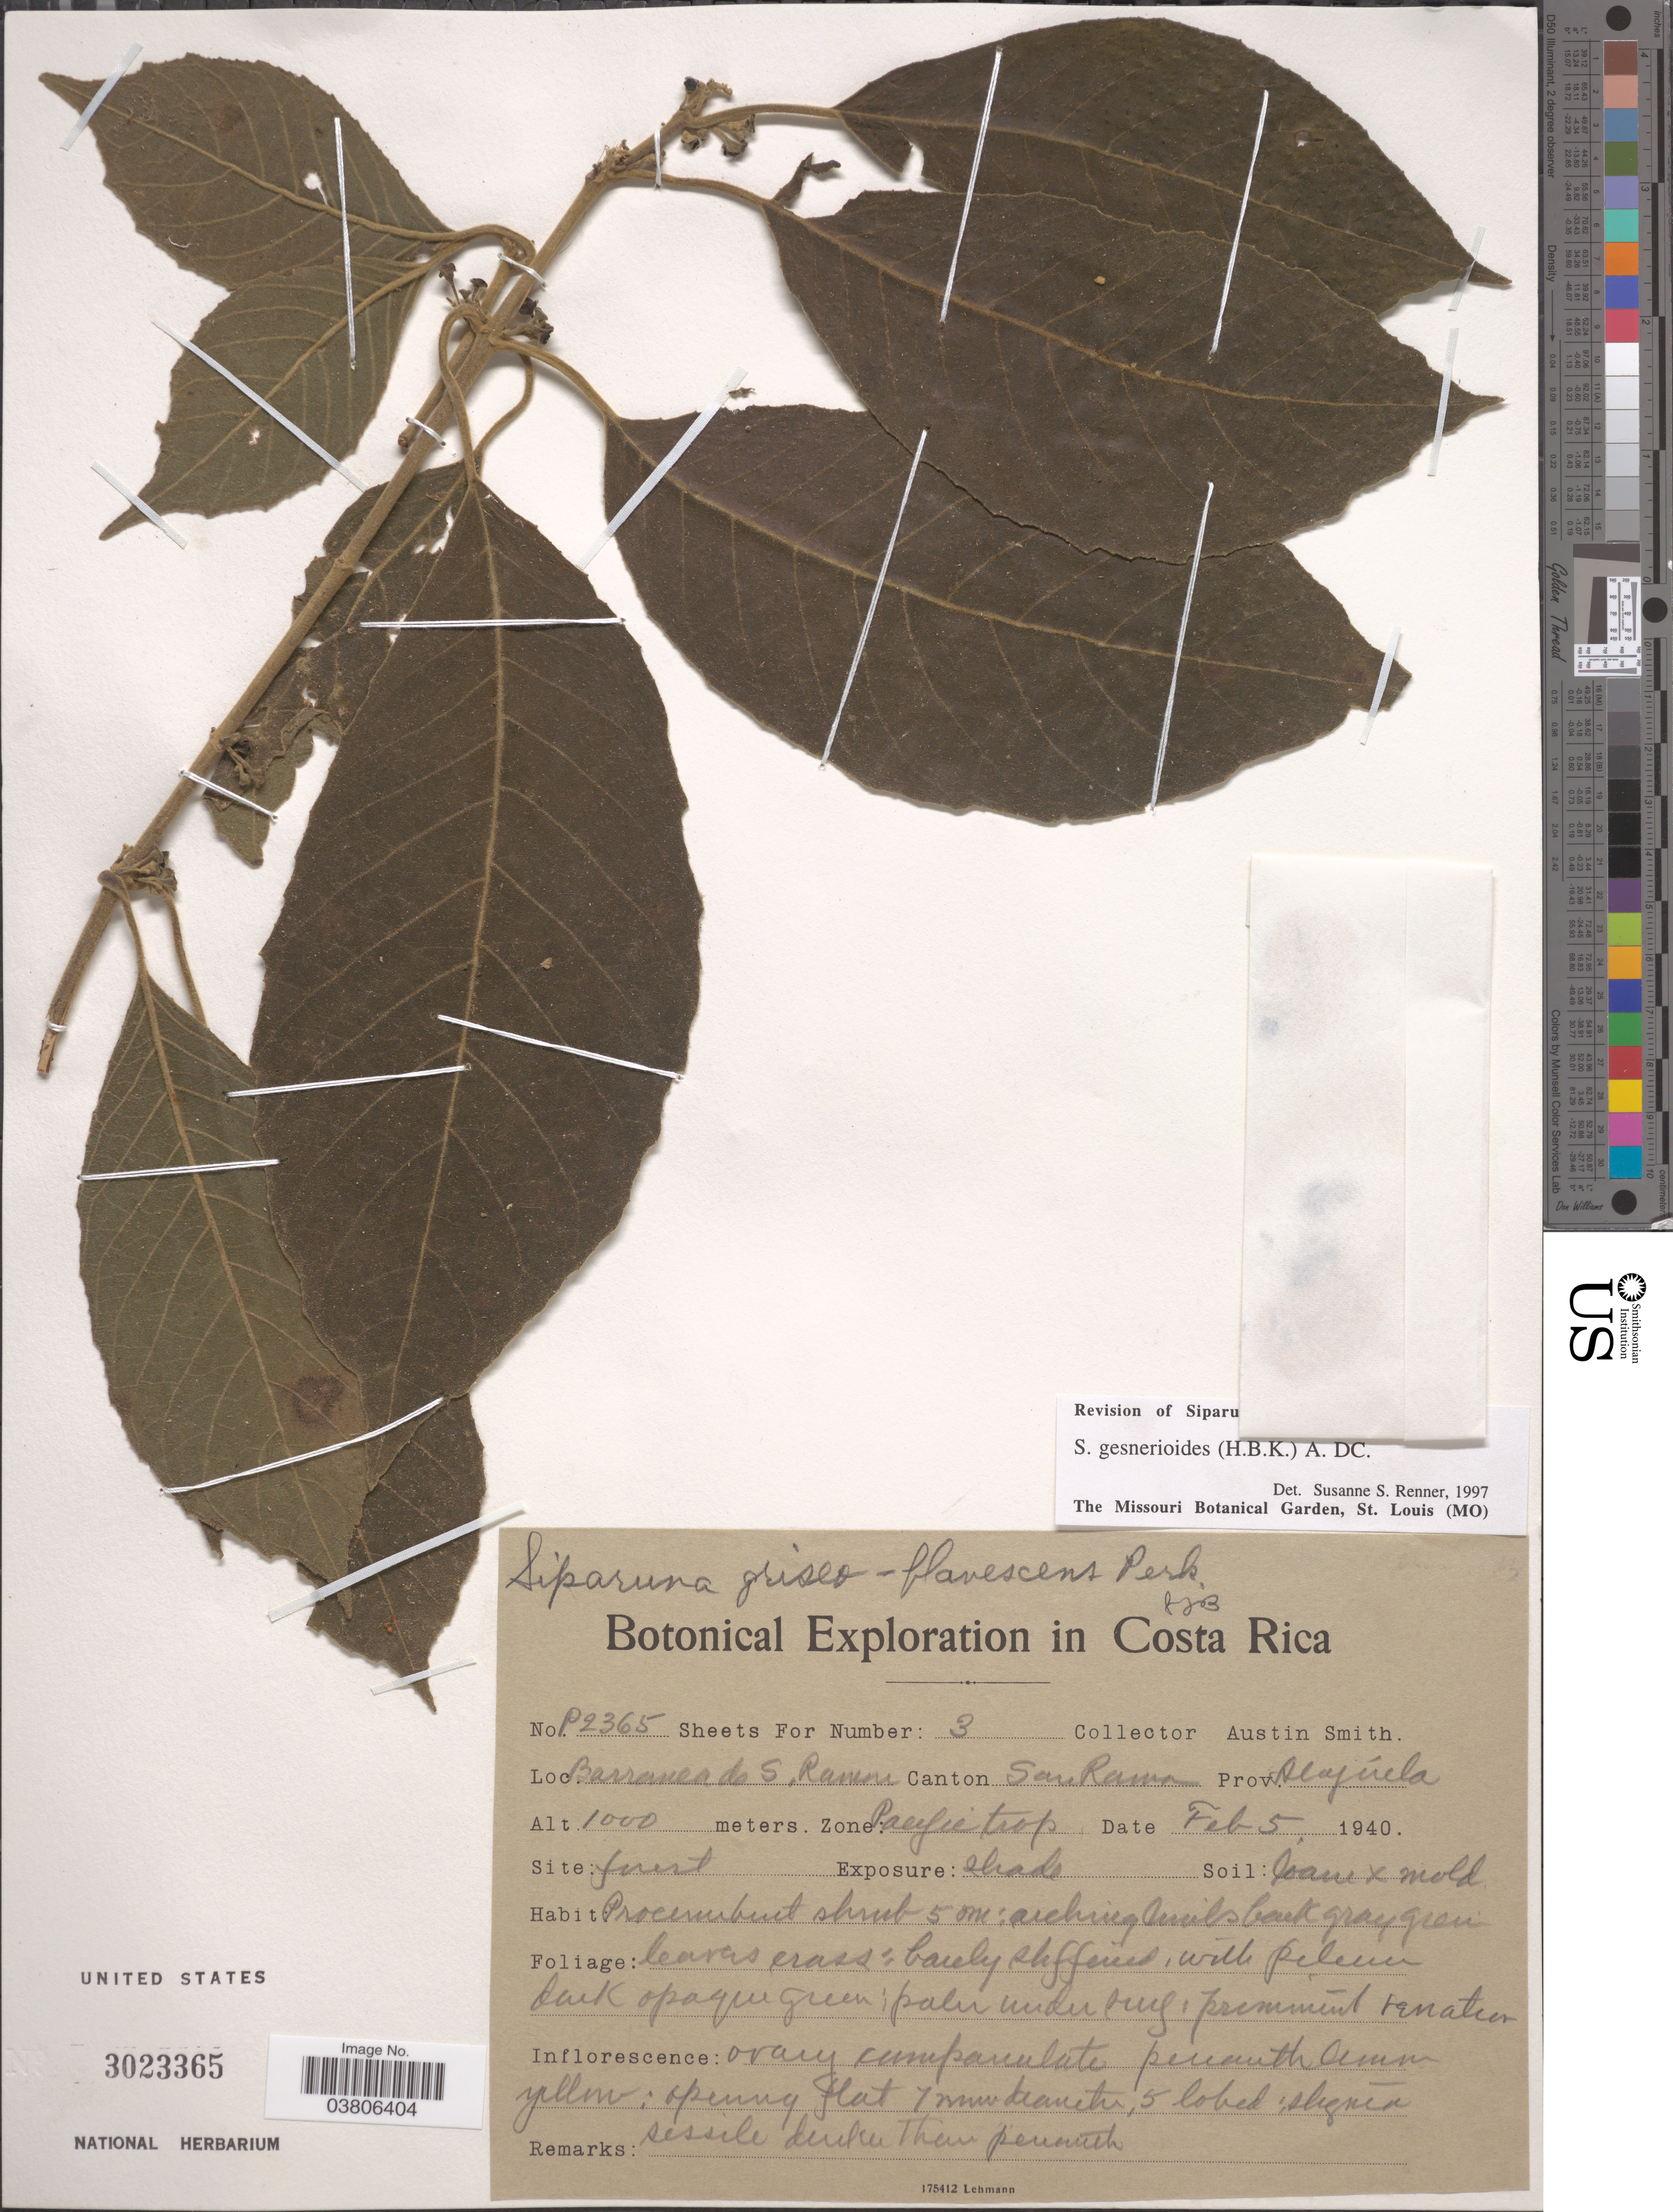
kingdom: Plantae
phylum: Tracheophyta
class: Magnoliopsida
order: Laurales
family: Siparunaceae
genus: Siparuna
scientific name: Siparuna gesnerioides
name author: (Kunth) A. DC.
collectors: Aust P. Smith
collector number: P2365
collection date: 1940-02-05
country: Costa Rica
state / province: Alajuela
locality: Barrancado S. Ramon. Canton San Ramon. Zone: Pacific trop.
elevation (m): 1000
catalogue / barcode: US 3023365